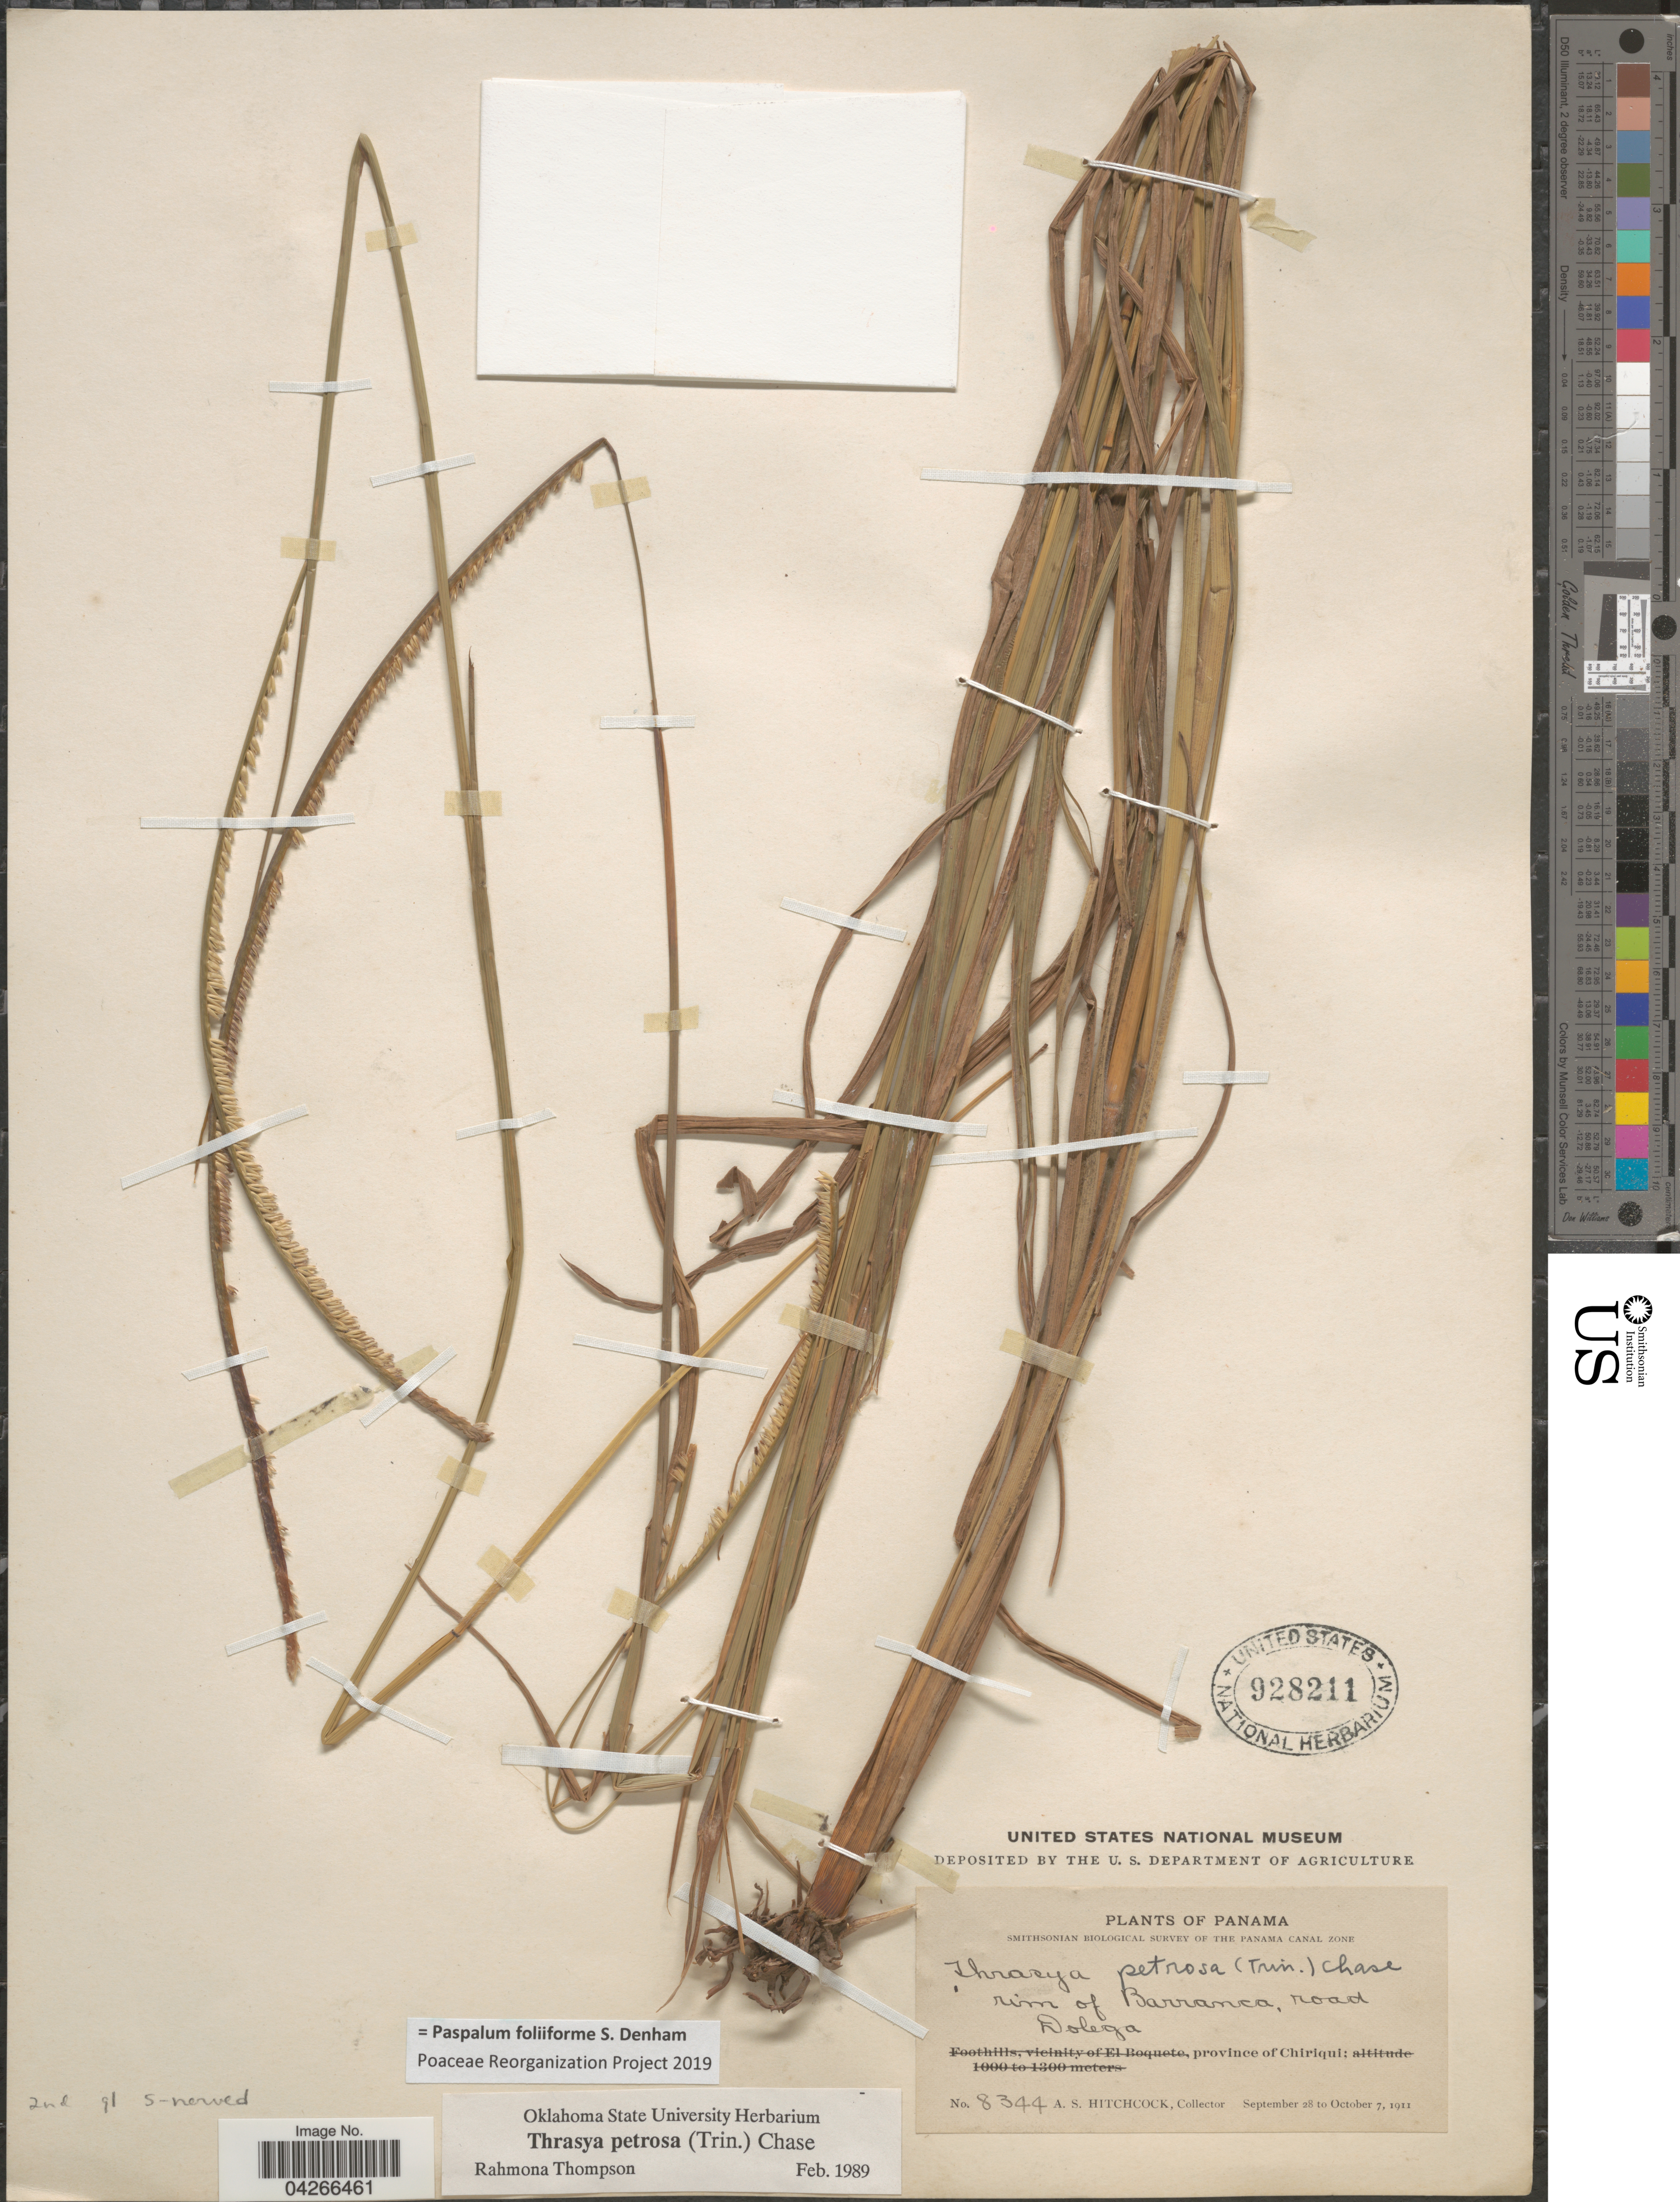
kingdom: Plantae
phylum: Tracheophyta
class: Liliopsida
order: Poales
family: Poaceae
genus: Paspalum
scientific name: Paspalum foliiforme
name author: S. Denham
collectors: A. S. Hitchcock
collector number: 8344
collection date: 1911-09-28/1911-10-07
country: Panama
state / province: Chiriqui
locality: Smithsonian Biological Survey of the Panama Canal Zone. Rim of Barranca, road Dolega.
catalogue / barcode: US 928211